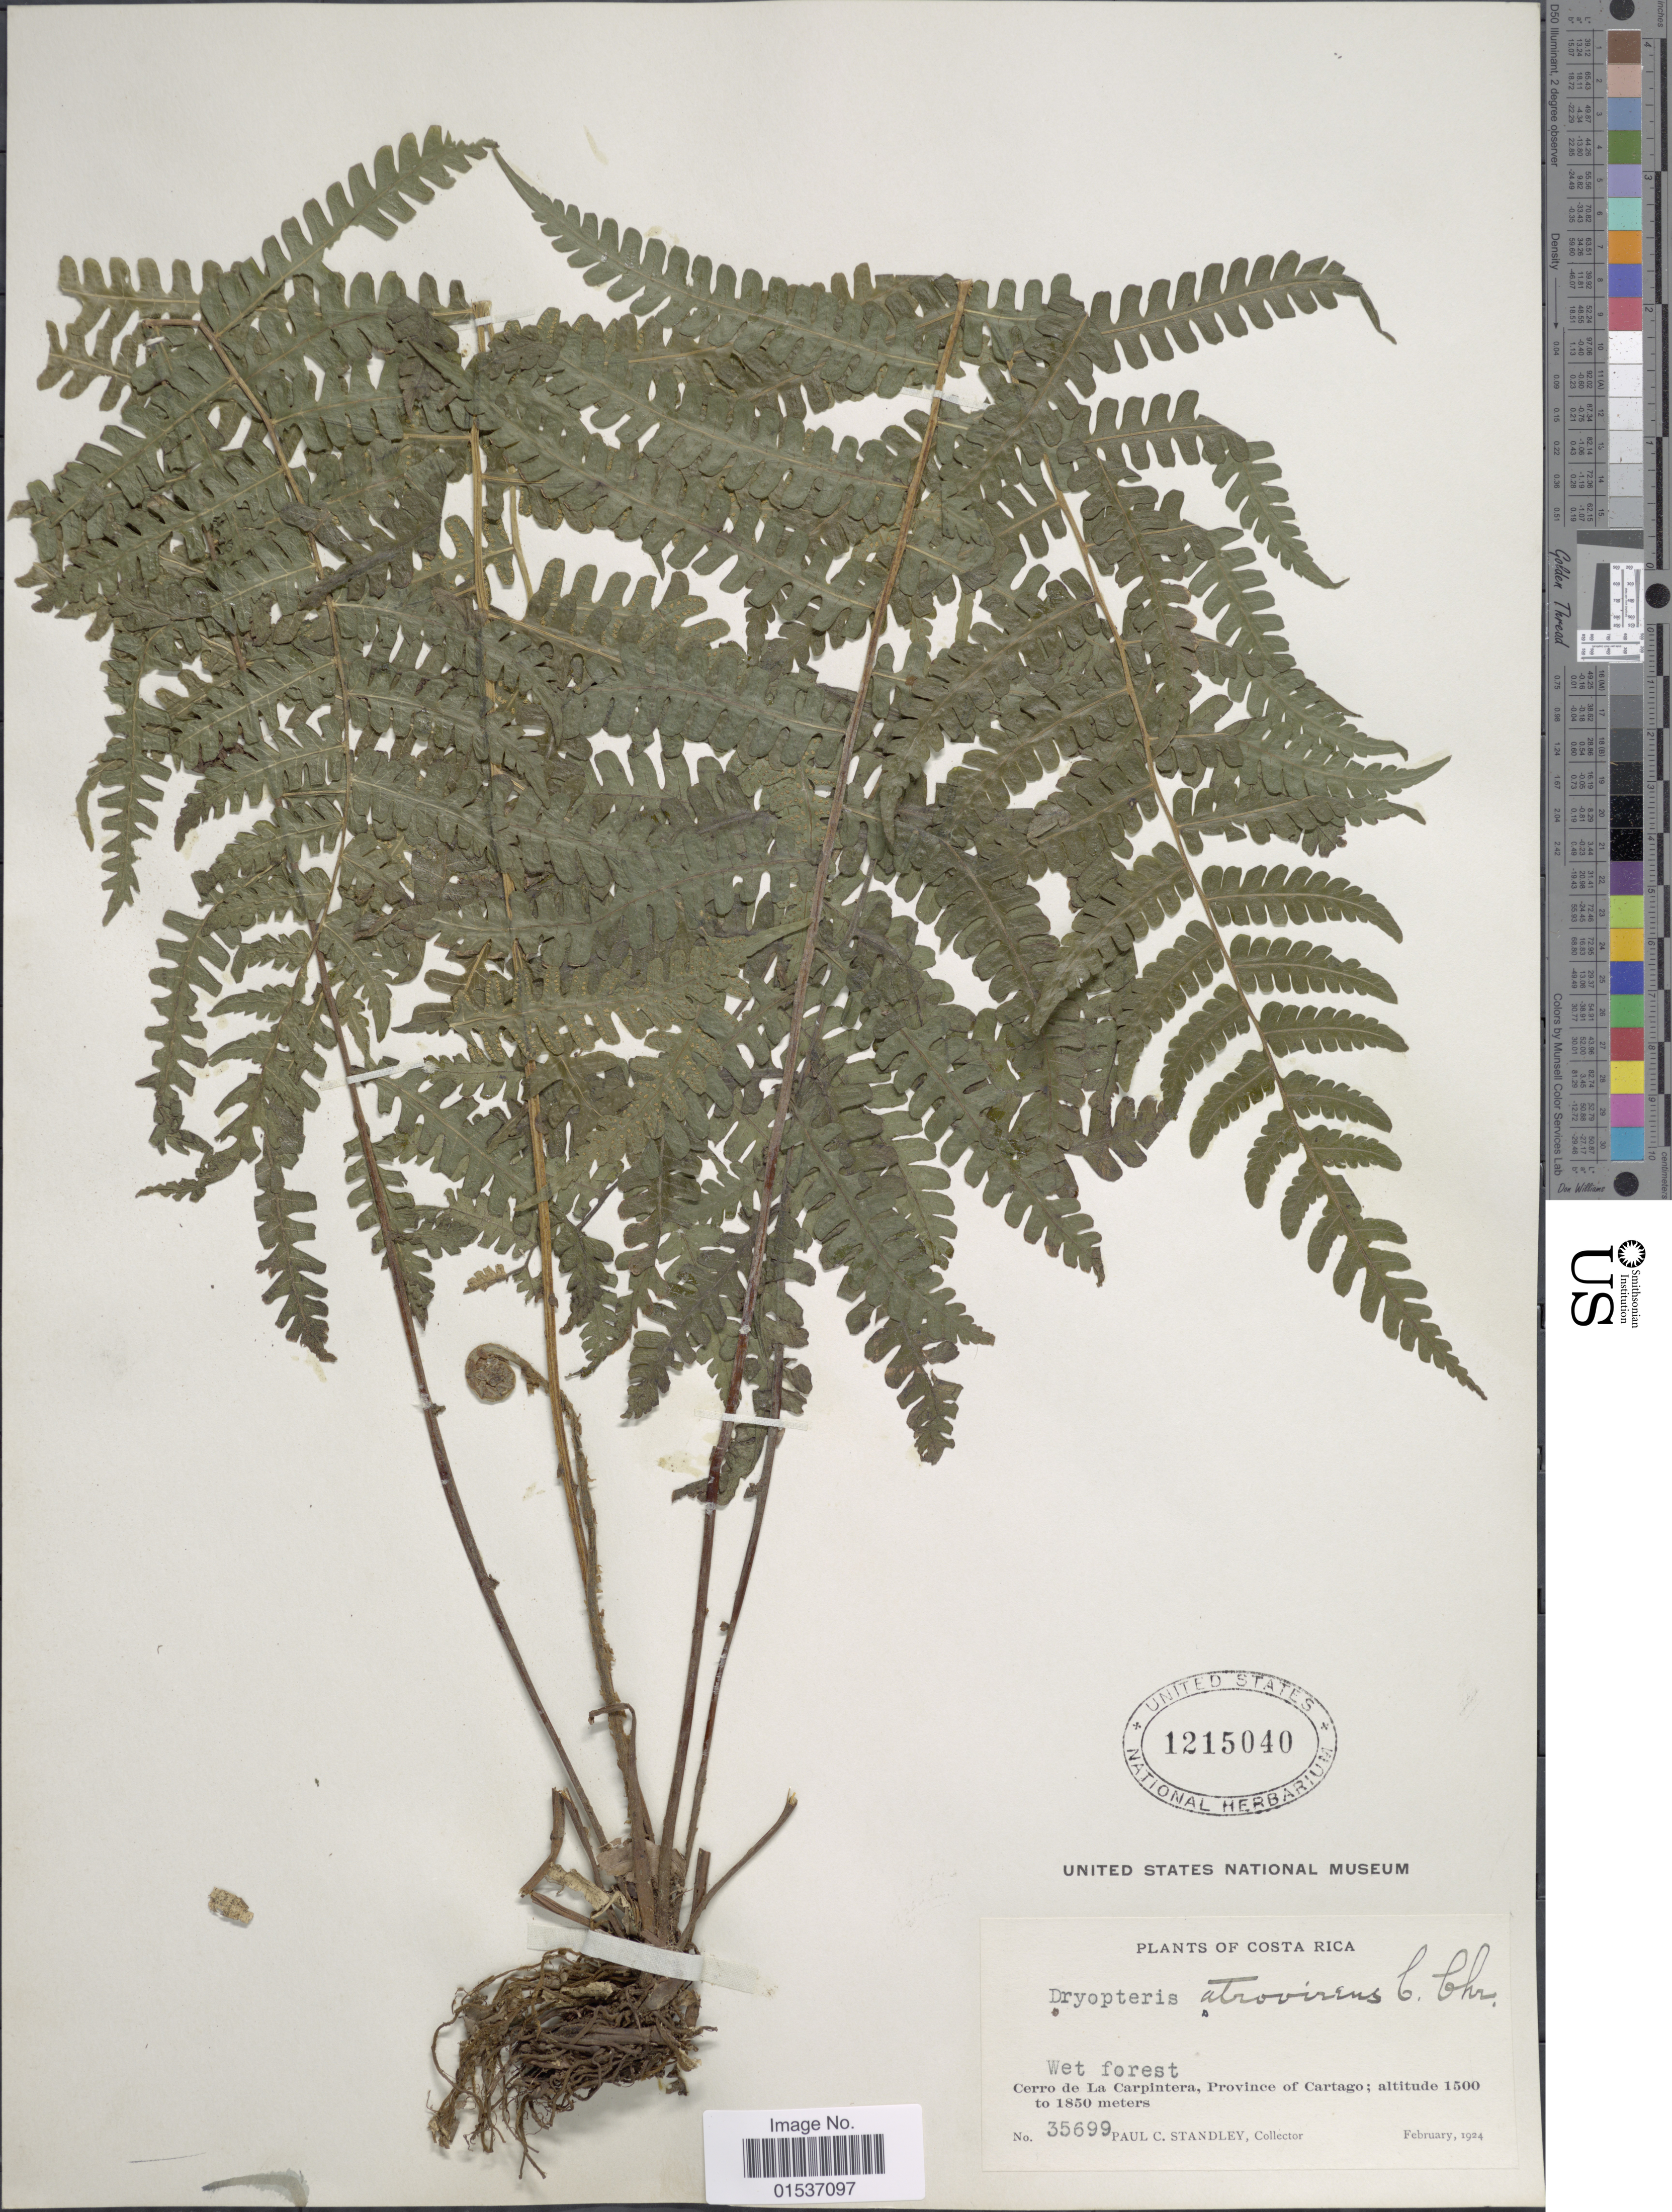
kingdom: Plantae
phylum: Tracheophyta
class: Polypodiopsida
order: Polypodiales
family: Thelypteridaceae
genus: Thelypteris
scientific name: Thelypteris atrovirens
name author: (C. Chr.) C.F. Reed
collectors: P. C. Standley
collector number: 35699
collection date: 1924-02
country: Costa Rica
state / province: Cartago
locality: Costa Rica. Cerro de La Carpintera, Province of Cartago.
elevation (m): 1500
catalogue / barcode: US 1215040